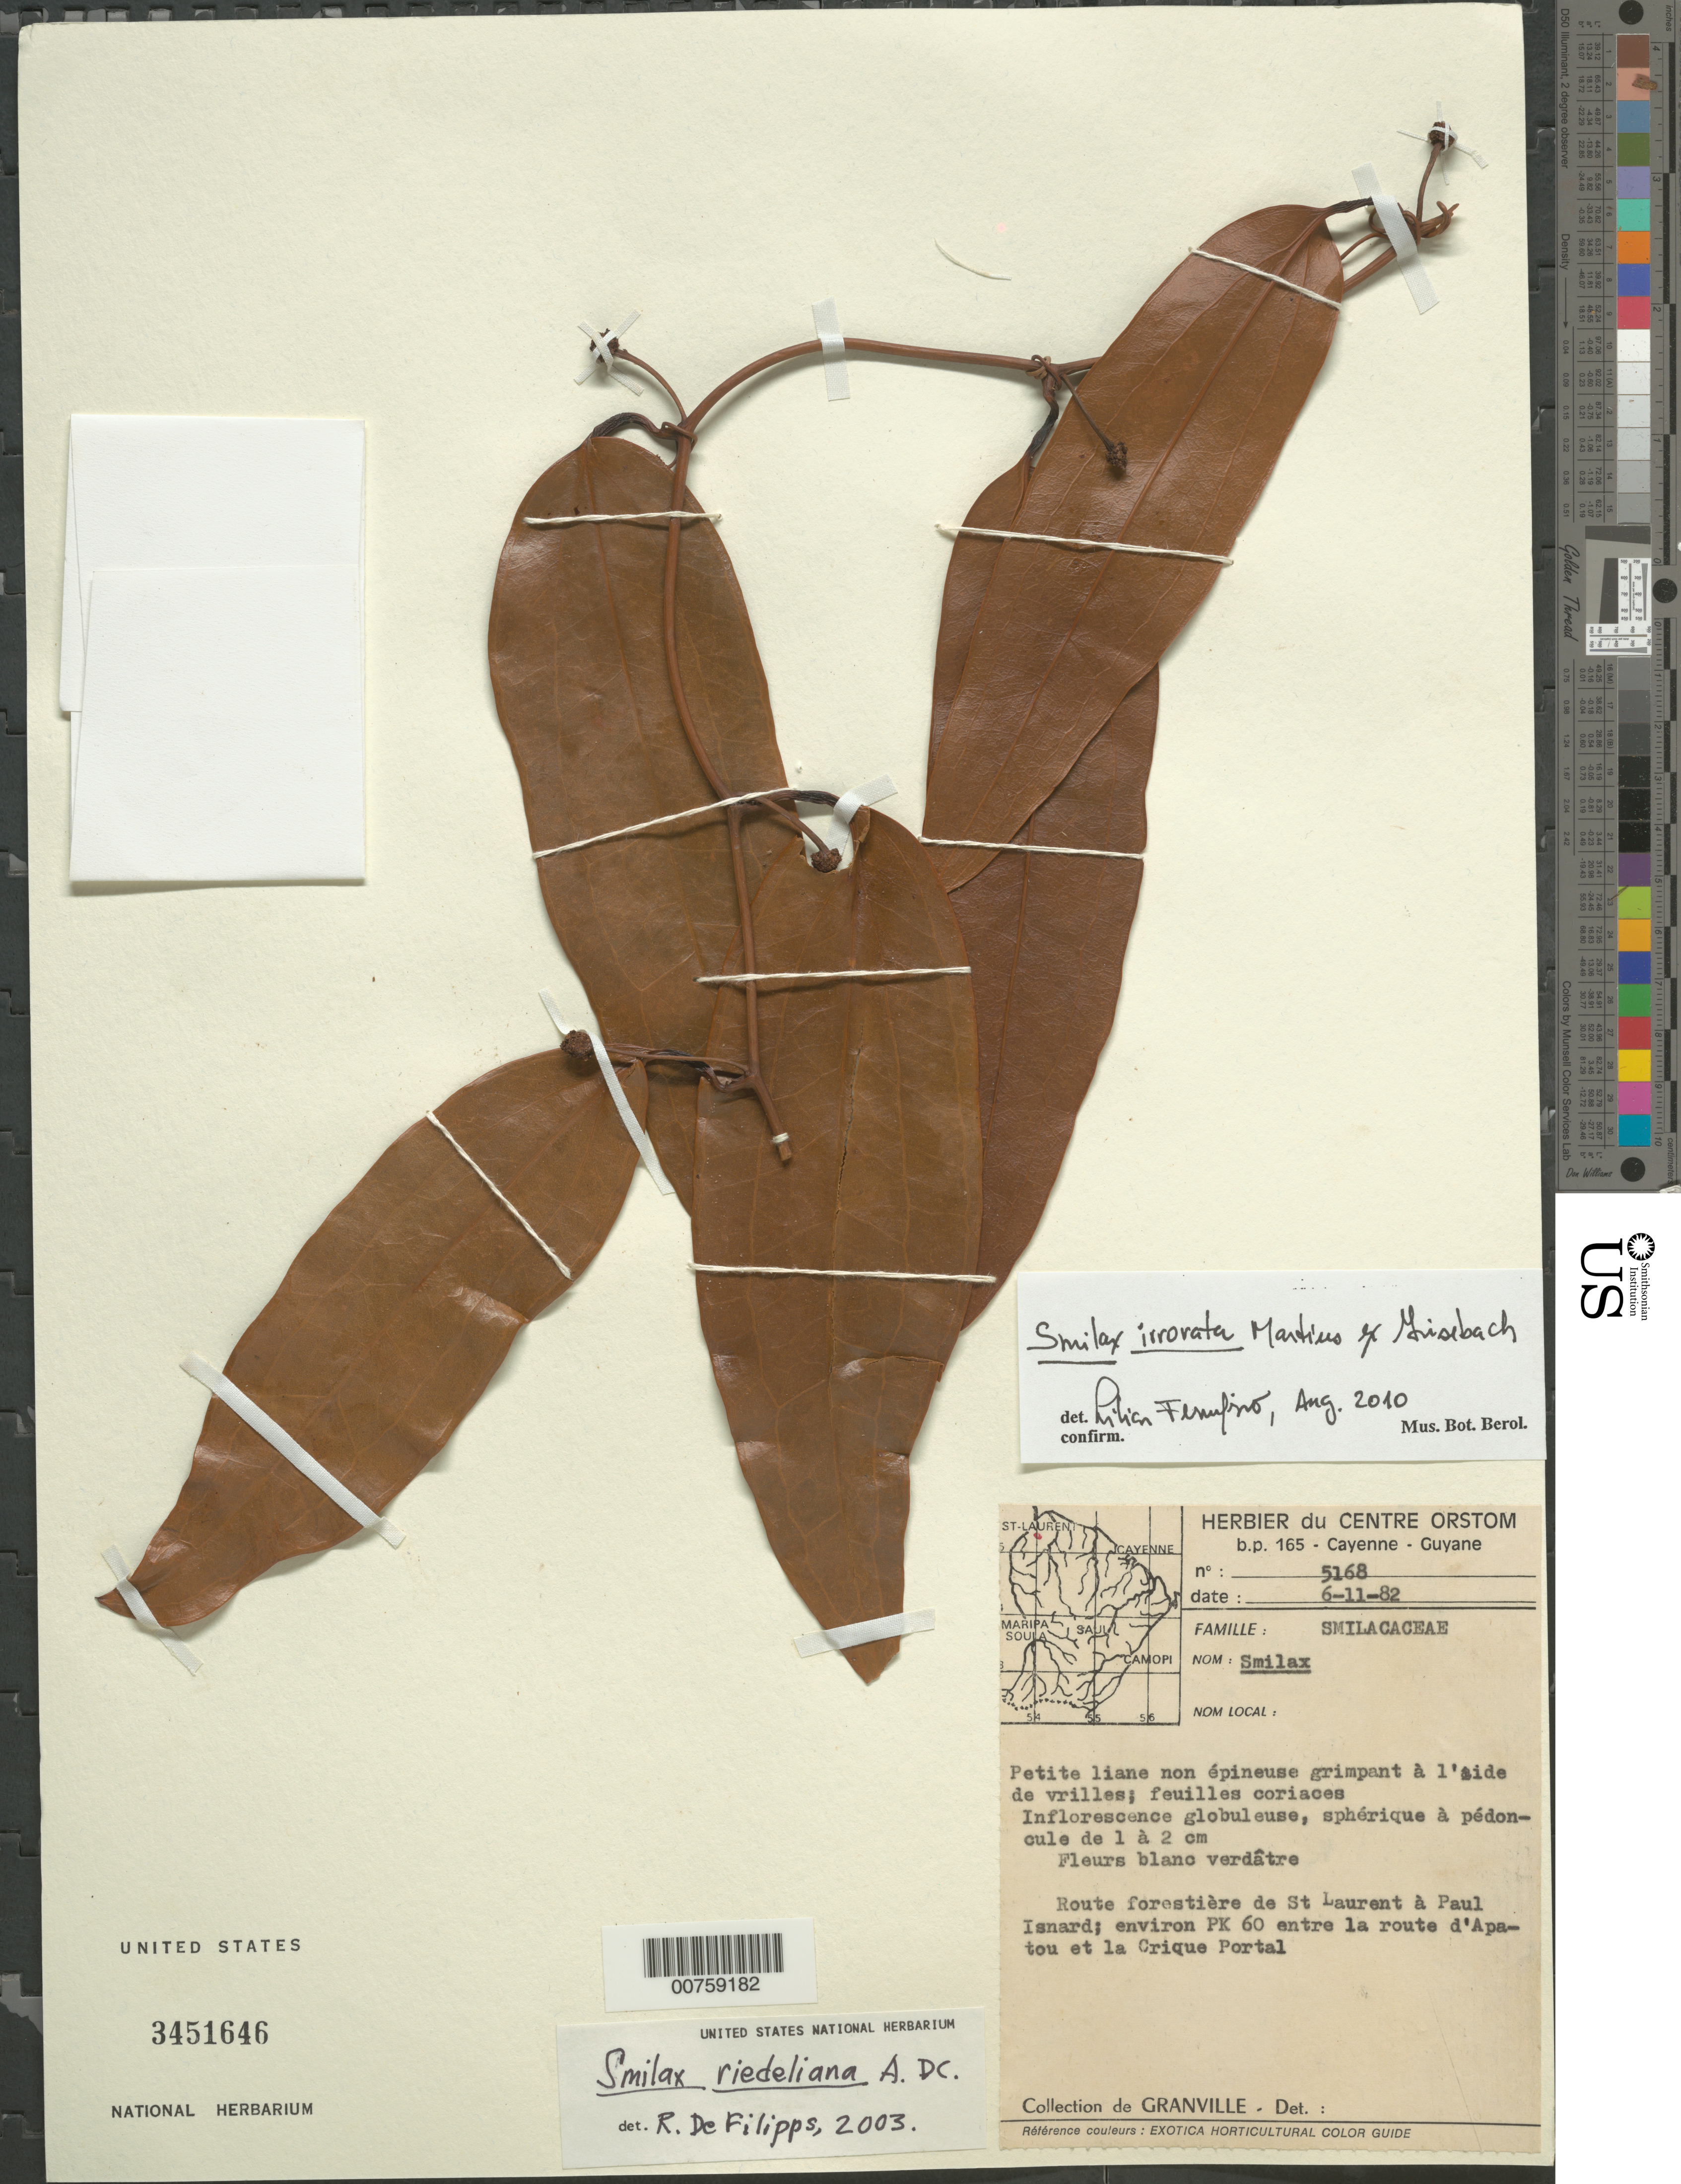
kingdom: Plantae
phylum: Tracheophyta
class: Liliopsida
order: Liliales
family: Smilacaceae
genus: Smilax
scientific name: Smilax irrorata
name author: Mart. ex Griseb.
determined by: Ferrufino, L., (USJ), Herbario Universidad de Costa Rica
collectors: J.-J. de Granville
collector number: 5168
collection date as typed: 6-Nov-82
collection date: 1982-11-06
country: French Guiana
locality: St. Laurent to Paul Isnard, ca. PK 60, between the road to Apatou and Portal Cr.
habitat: Forest trail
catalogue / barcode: US 3451646